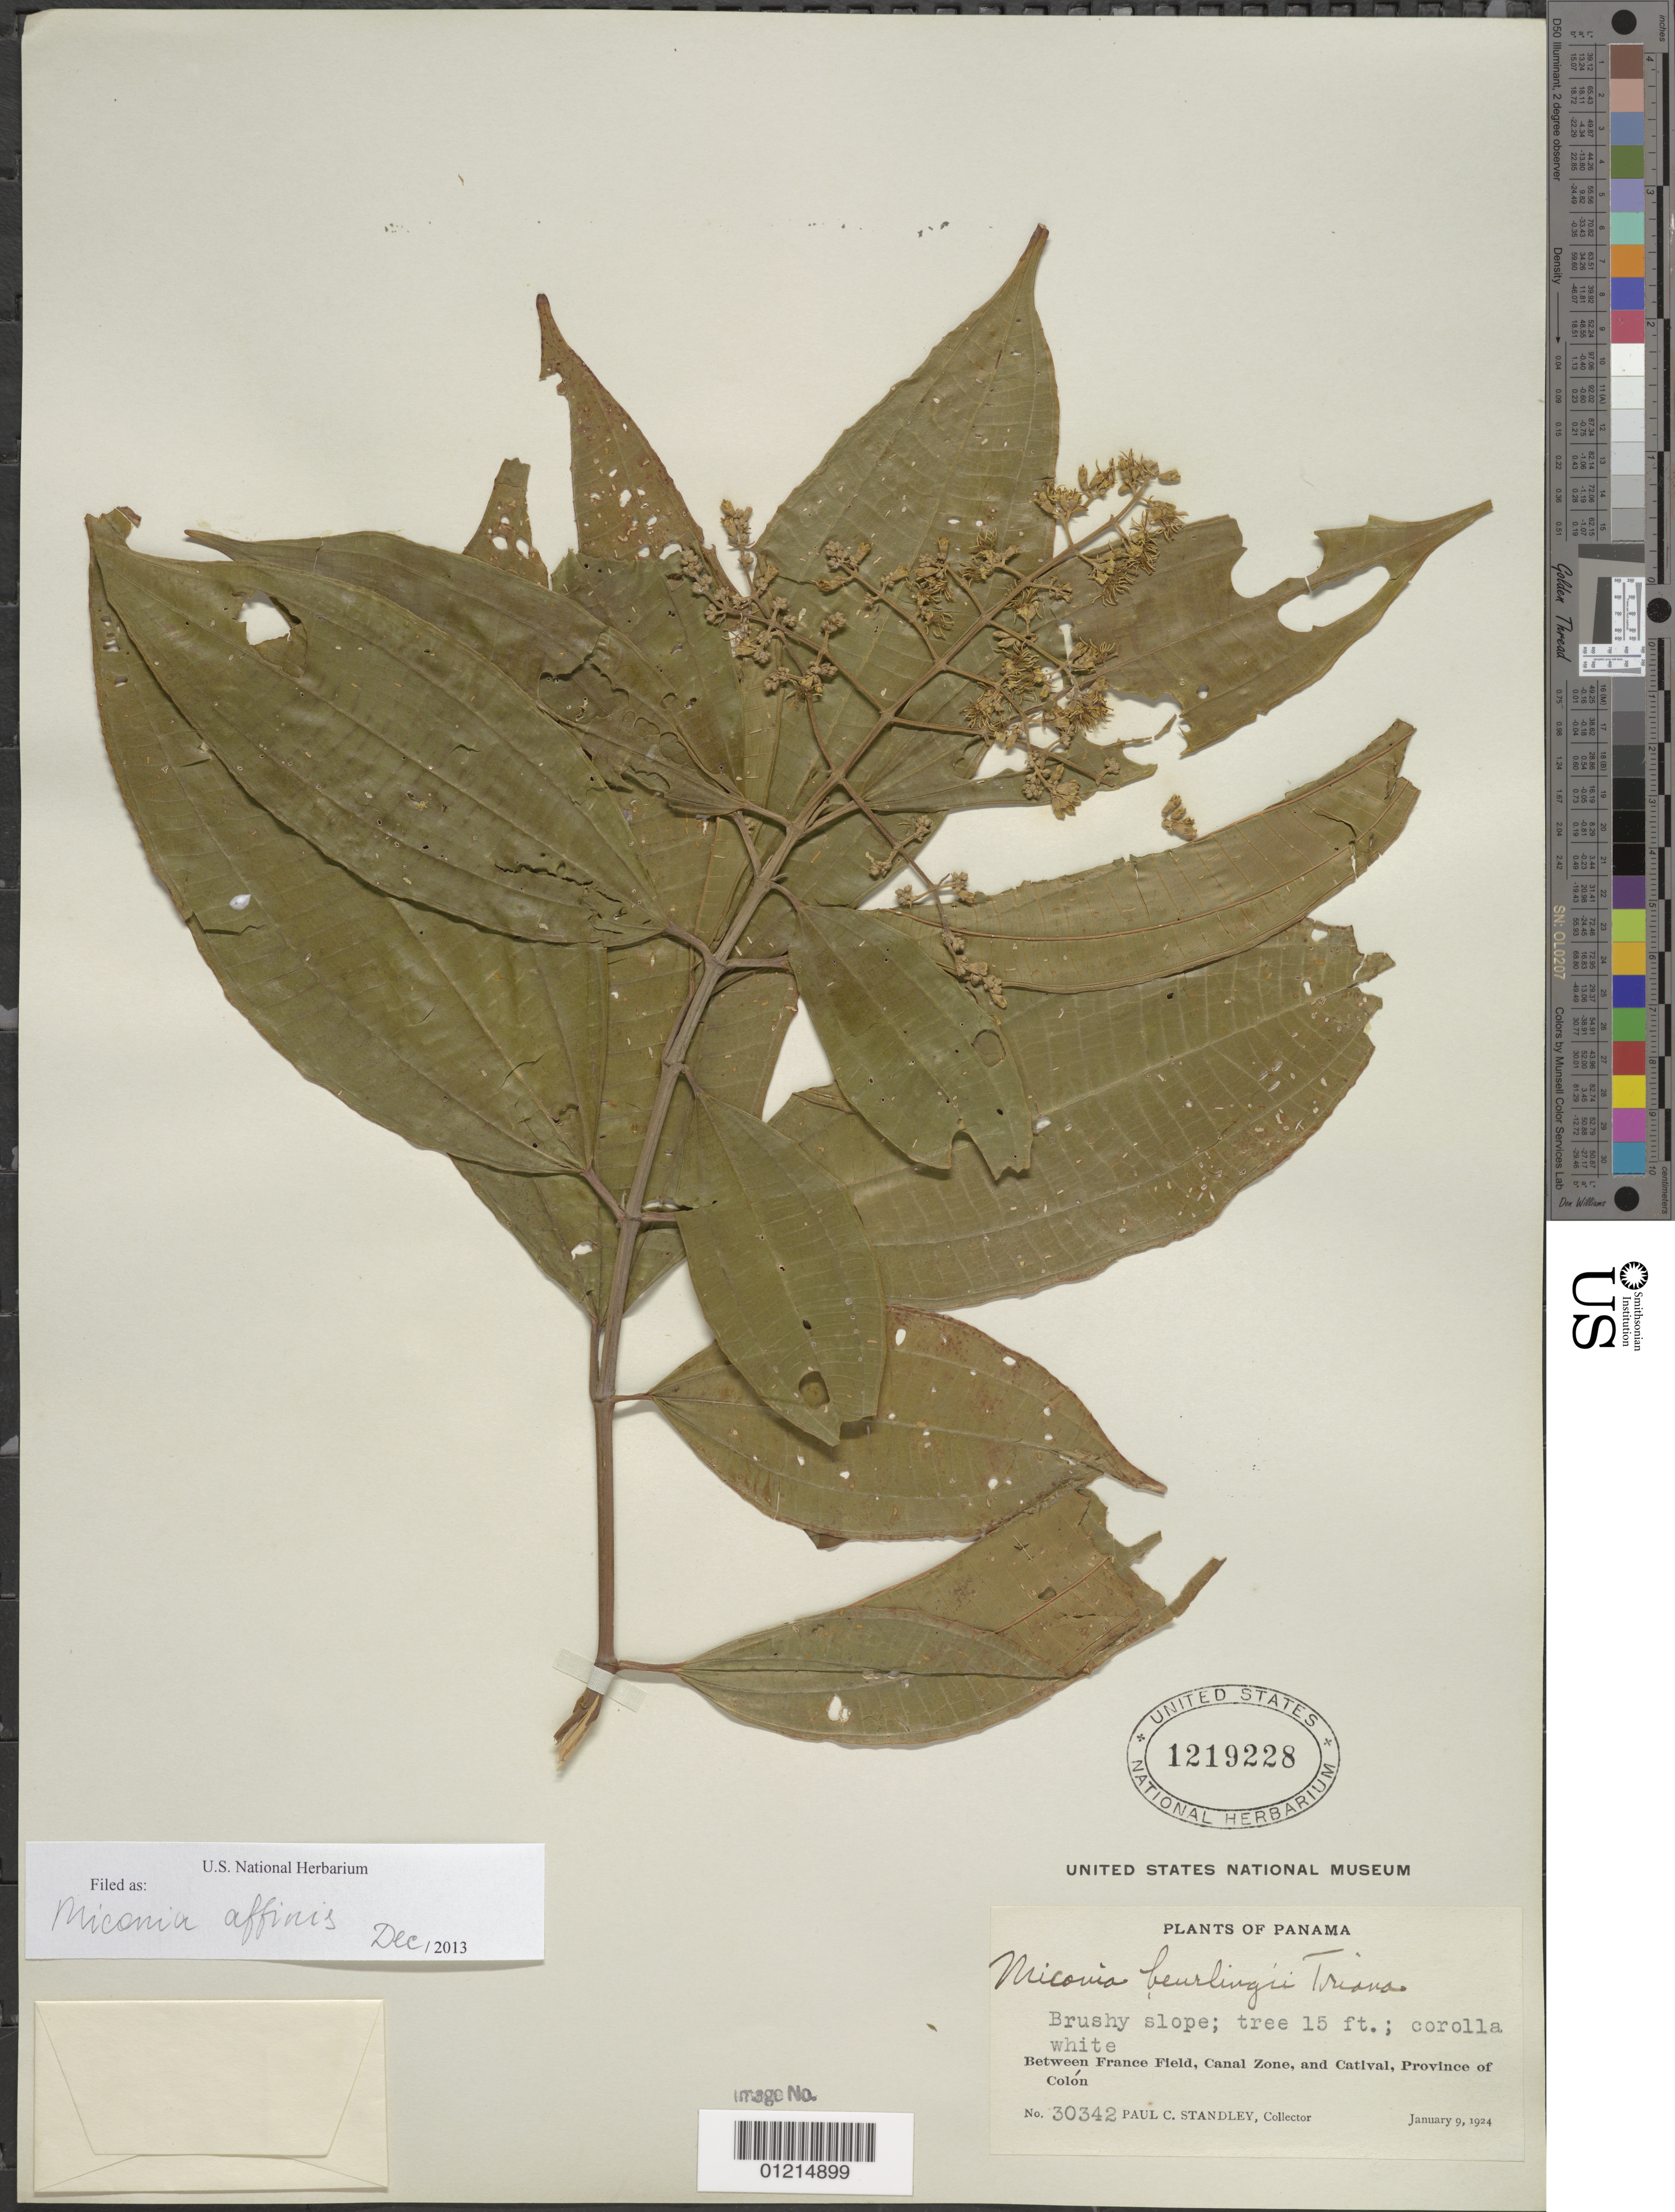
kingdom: Plantae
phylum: Tracheophyta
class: Magnoliopsida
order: Myrtales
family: Melastomataceae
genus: Miconia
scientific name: Miconia affinis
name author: DC.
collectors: P. C. Standley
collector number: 30342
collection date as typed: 09 Jan 1924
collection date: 1924-01-09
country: Panama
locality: Between France Field, Canal Zone, and Catival, Province of Colón.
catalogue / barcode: US 1219228